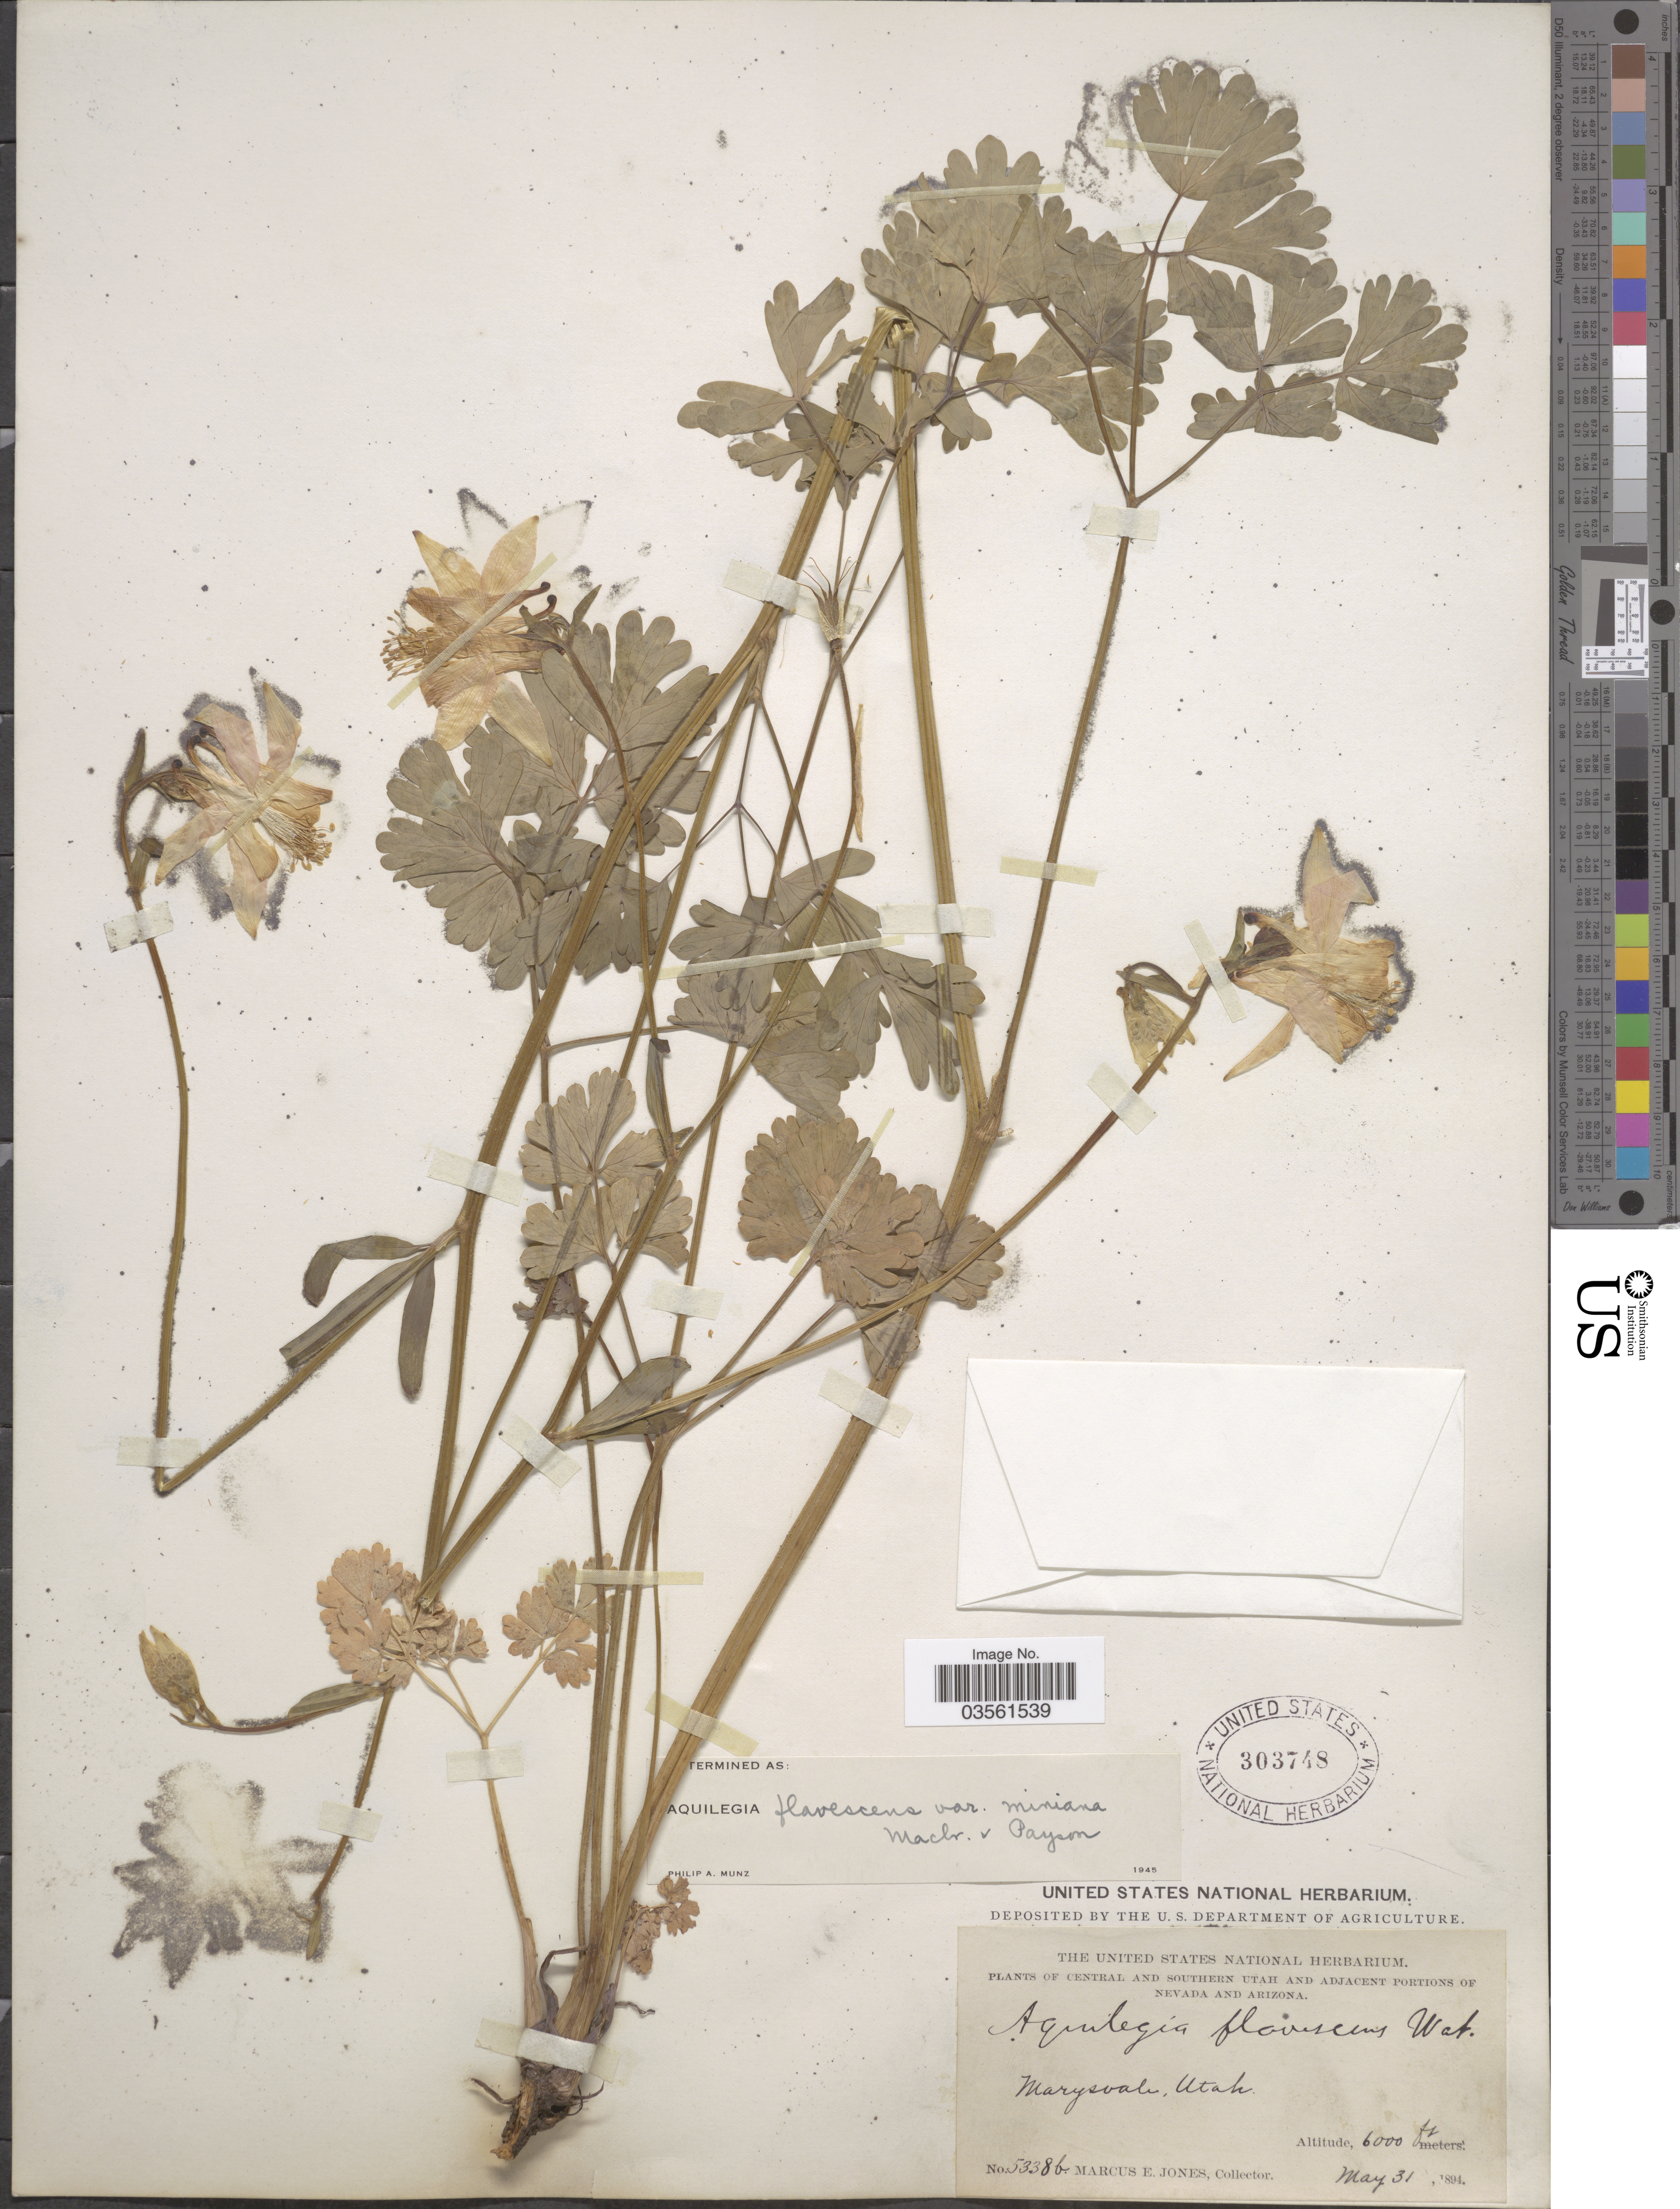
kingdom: Plantae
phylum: Tracheophyta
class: Magnoliopsida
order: Ranunculales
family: Ranunculaceae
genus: Aquilegia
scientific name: Aquilegia flavescens var. miniana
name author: J.F. Macbr. & Payson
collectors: M. E. Jones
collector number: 5338b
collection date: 1894-05-31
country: United States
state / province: Utah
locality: Central and Southern Utah. Marysvale.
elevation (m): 1829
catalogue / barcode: US 303748